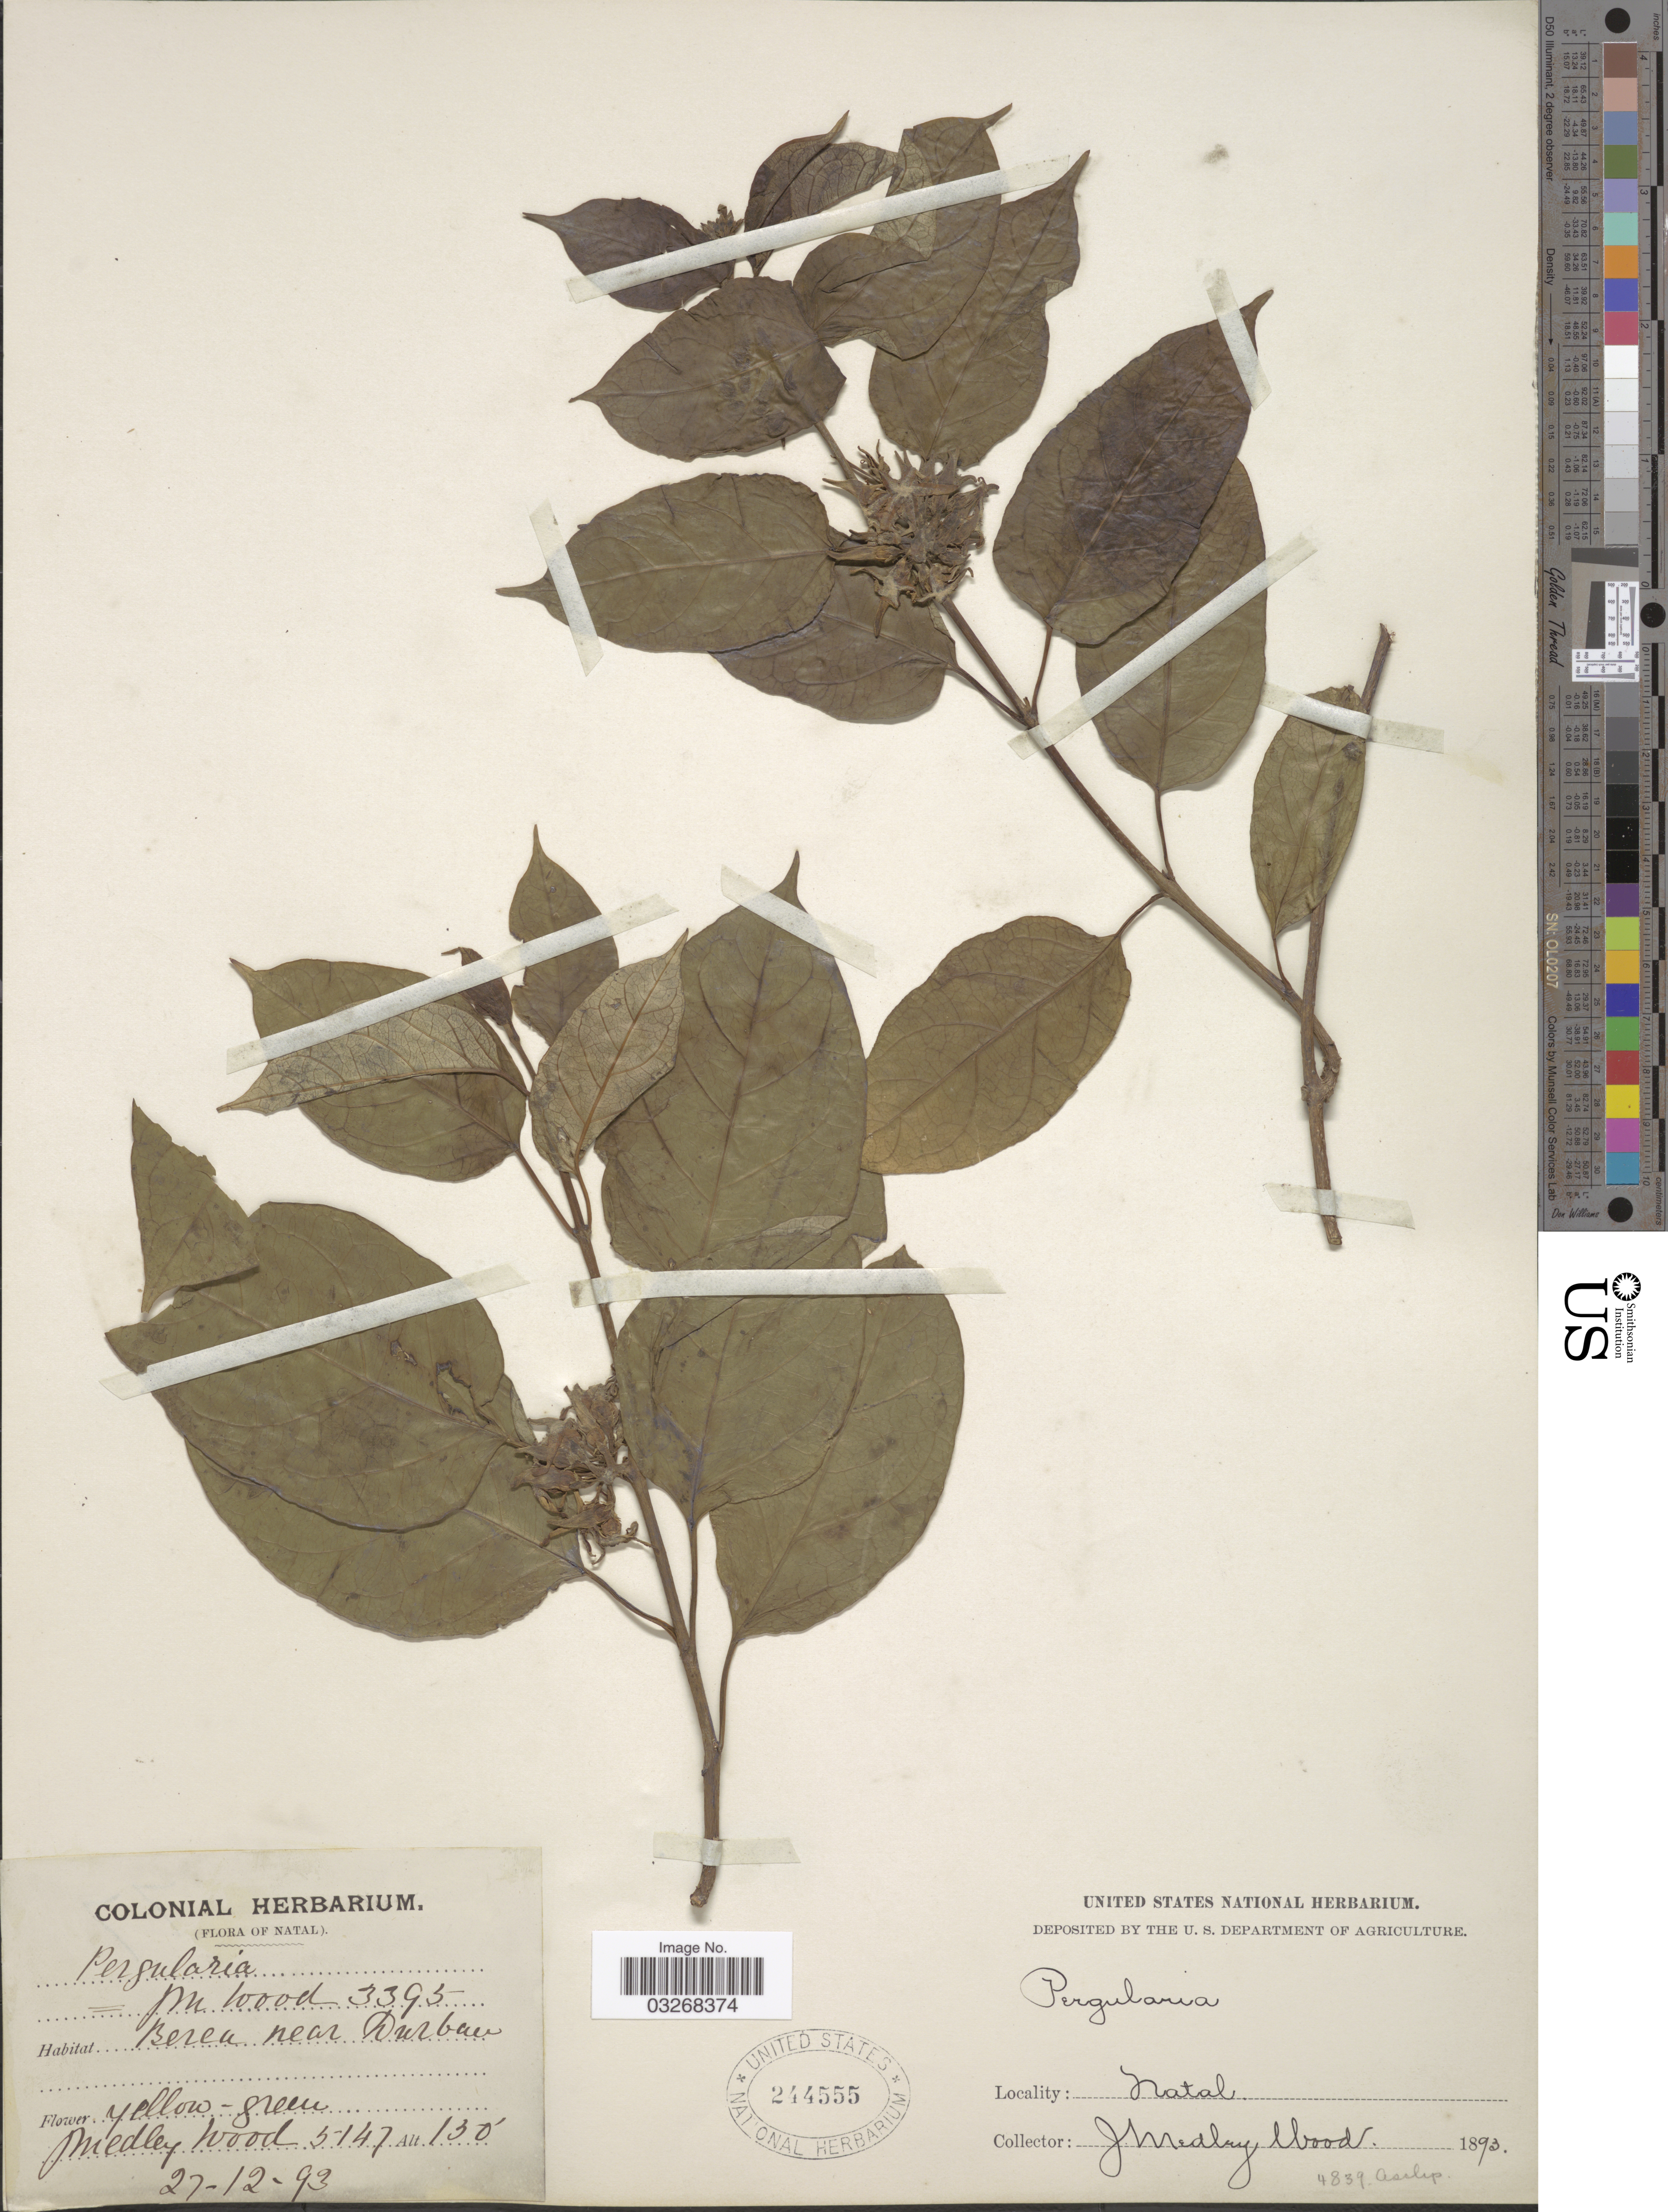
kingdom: Plantae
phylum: Tracheophyta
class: Magnoliopsida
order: Gentianales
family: Apocynaceae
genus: Telosma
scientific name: Telosma sp.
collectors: J. M. Wood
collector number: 5147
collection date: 1893-12-27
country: South Africa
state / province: KwaZulu-Natal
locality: Natal. Berea near Durban.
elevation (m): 40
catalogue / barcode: US 244555